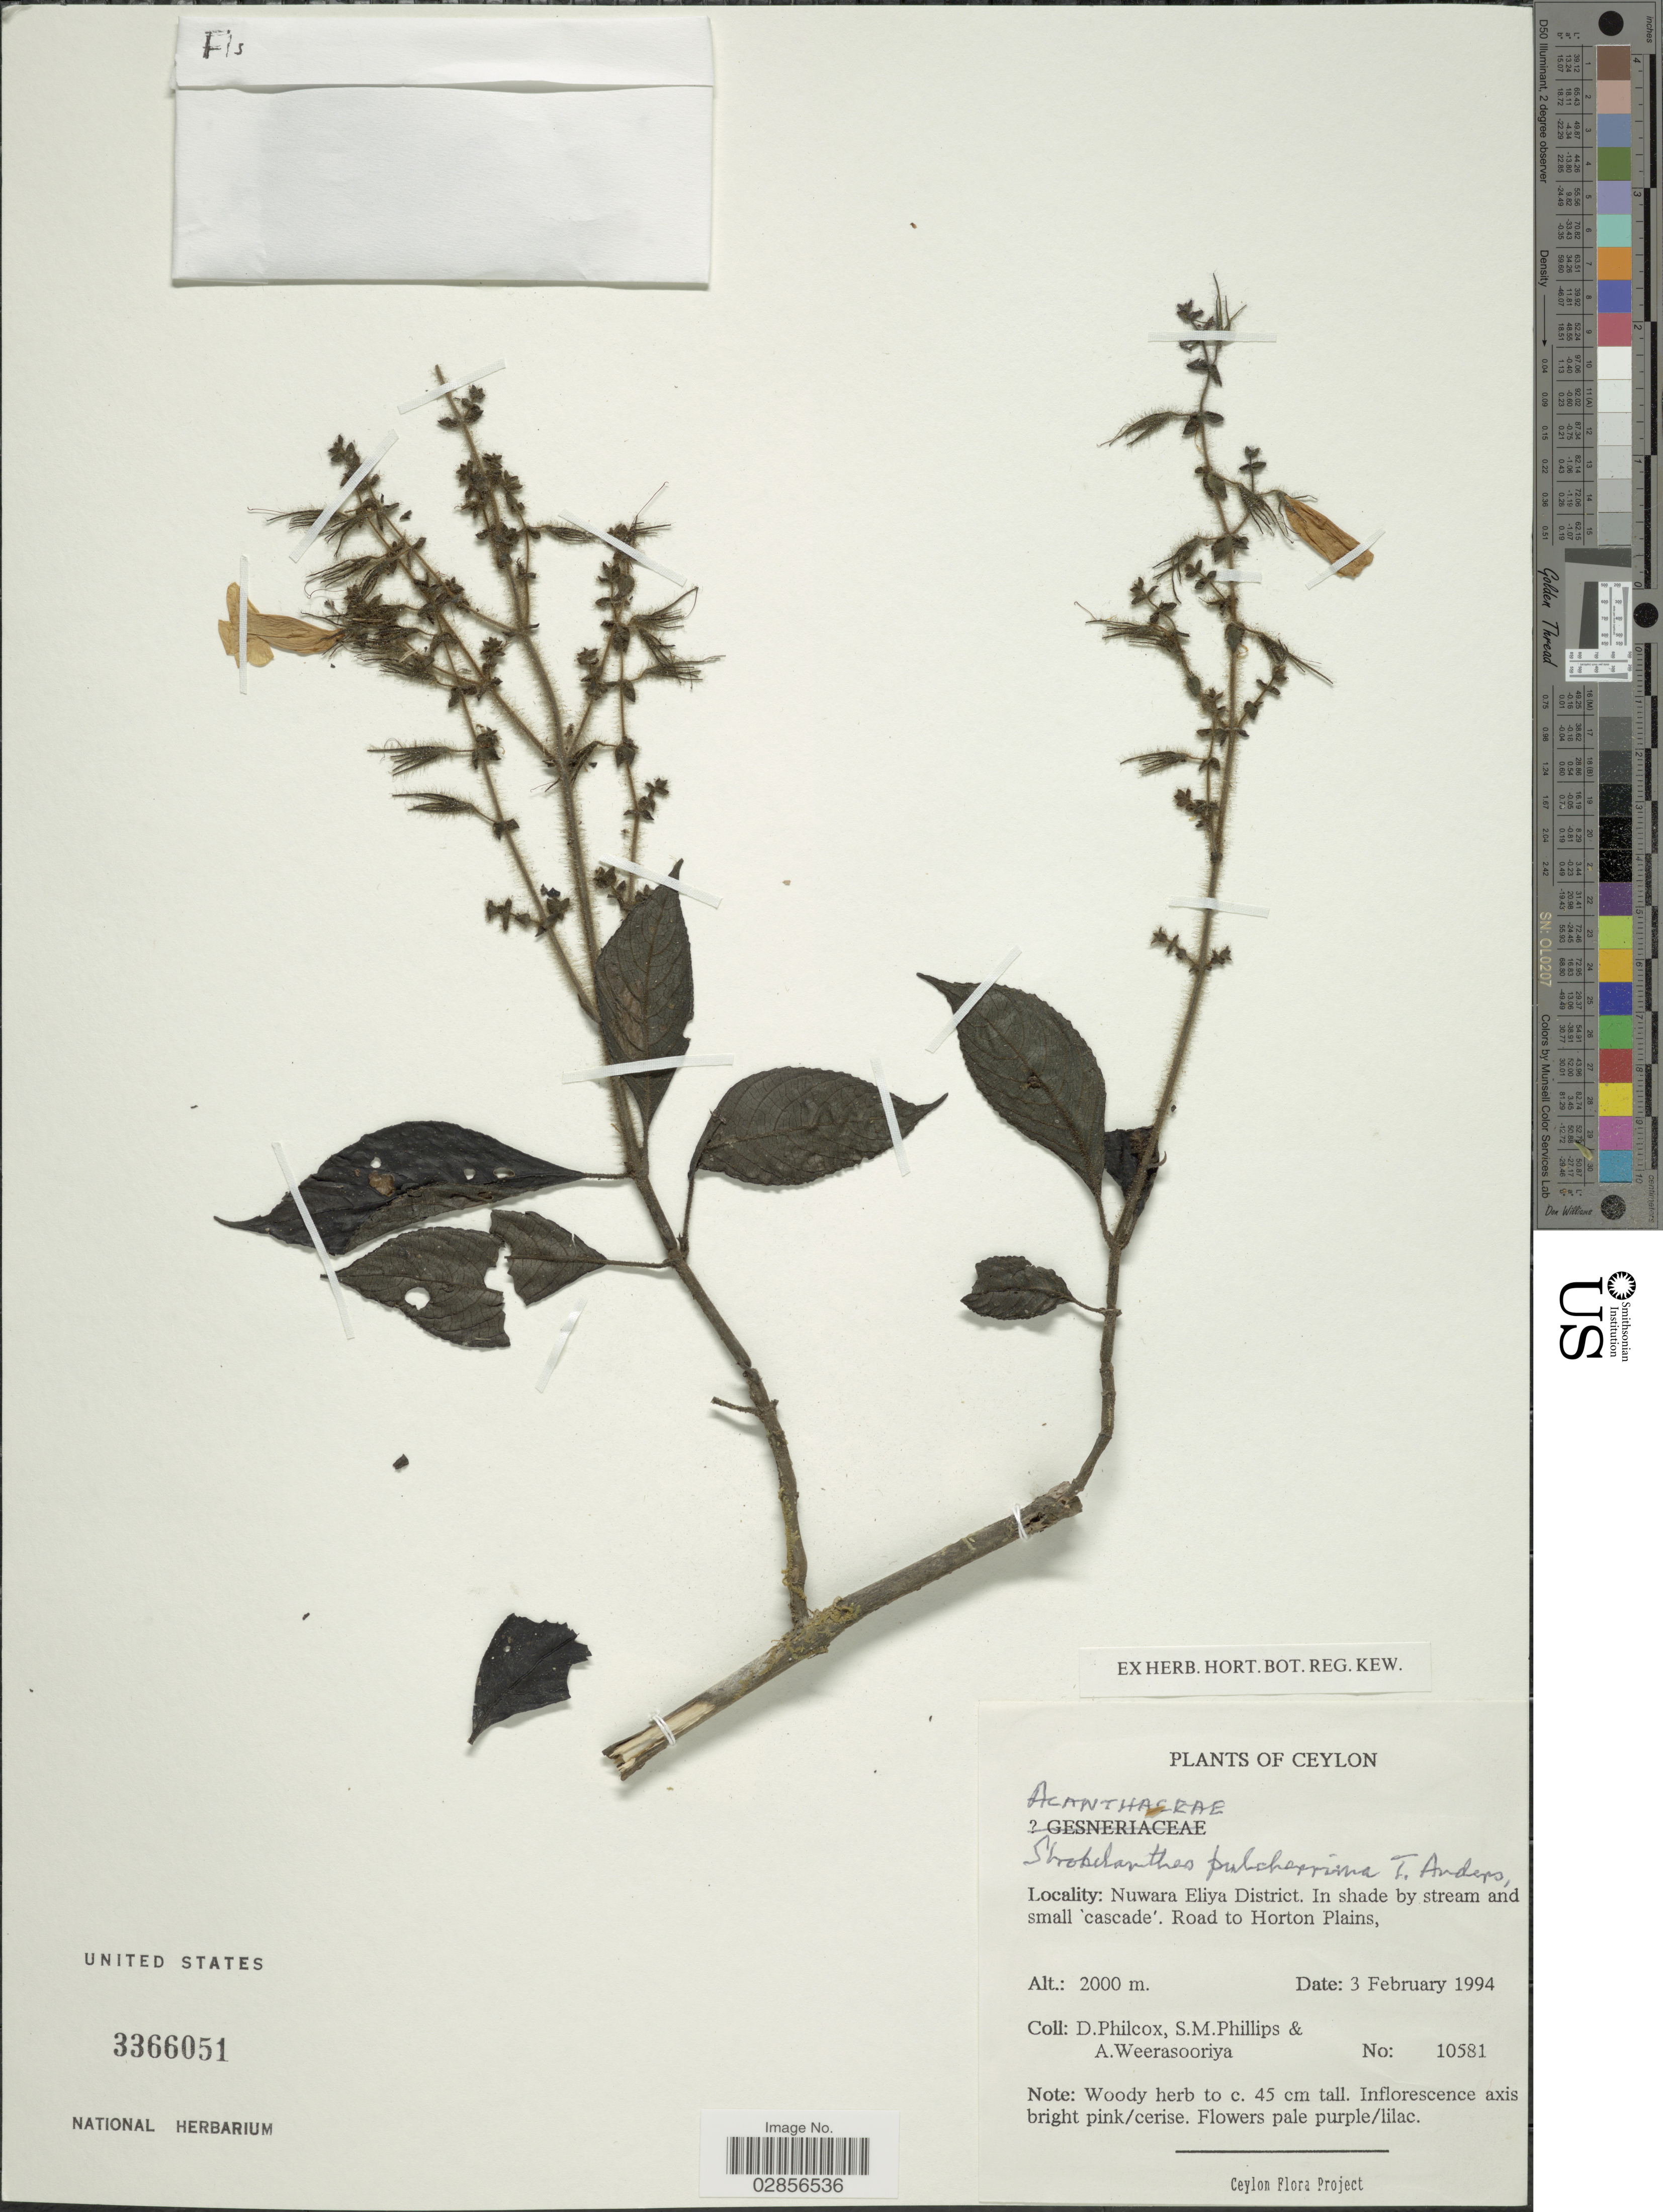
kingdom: Plantae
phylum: Tracheophyta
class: Magnoliopsida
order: Lamiales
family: Acanthaceae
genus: Strobilanthes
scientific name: Strobilanthes pulcherrima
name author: T. Anderson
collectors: D. Philcox, S. M. Phillips & A. Weerasooriya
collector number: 10581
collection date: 1994-02-03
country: Sri Lanka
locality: Ceylon, Nuwara Eliya District. Road to Horton Plains.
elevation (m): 2000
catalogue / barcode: US 3366051